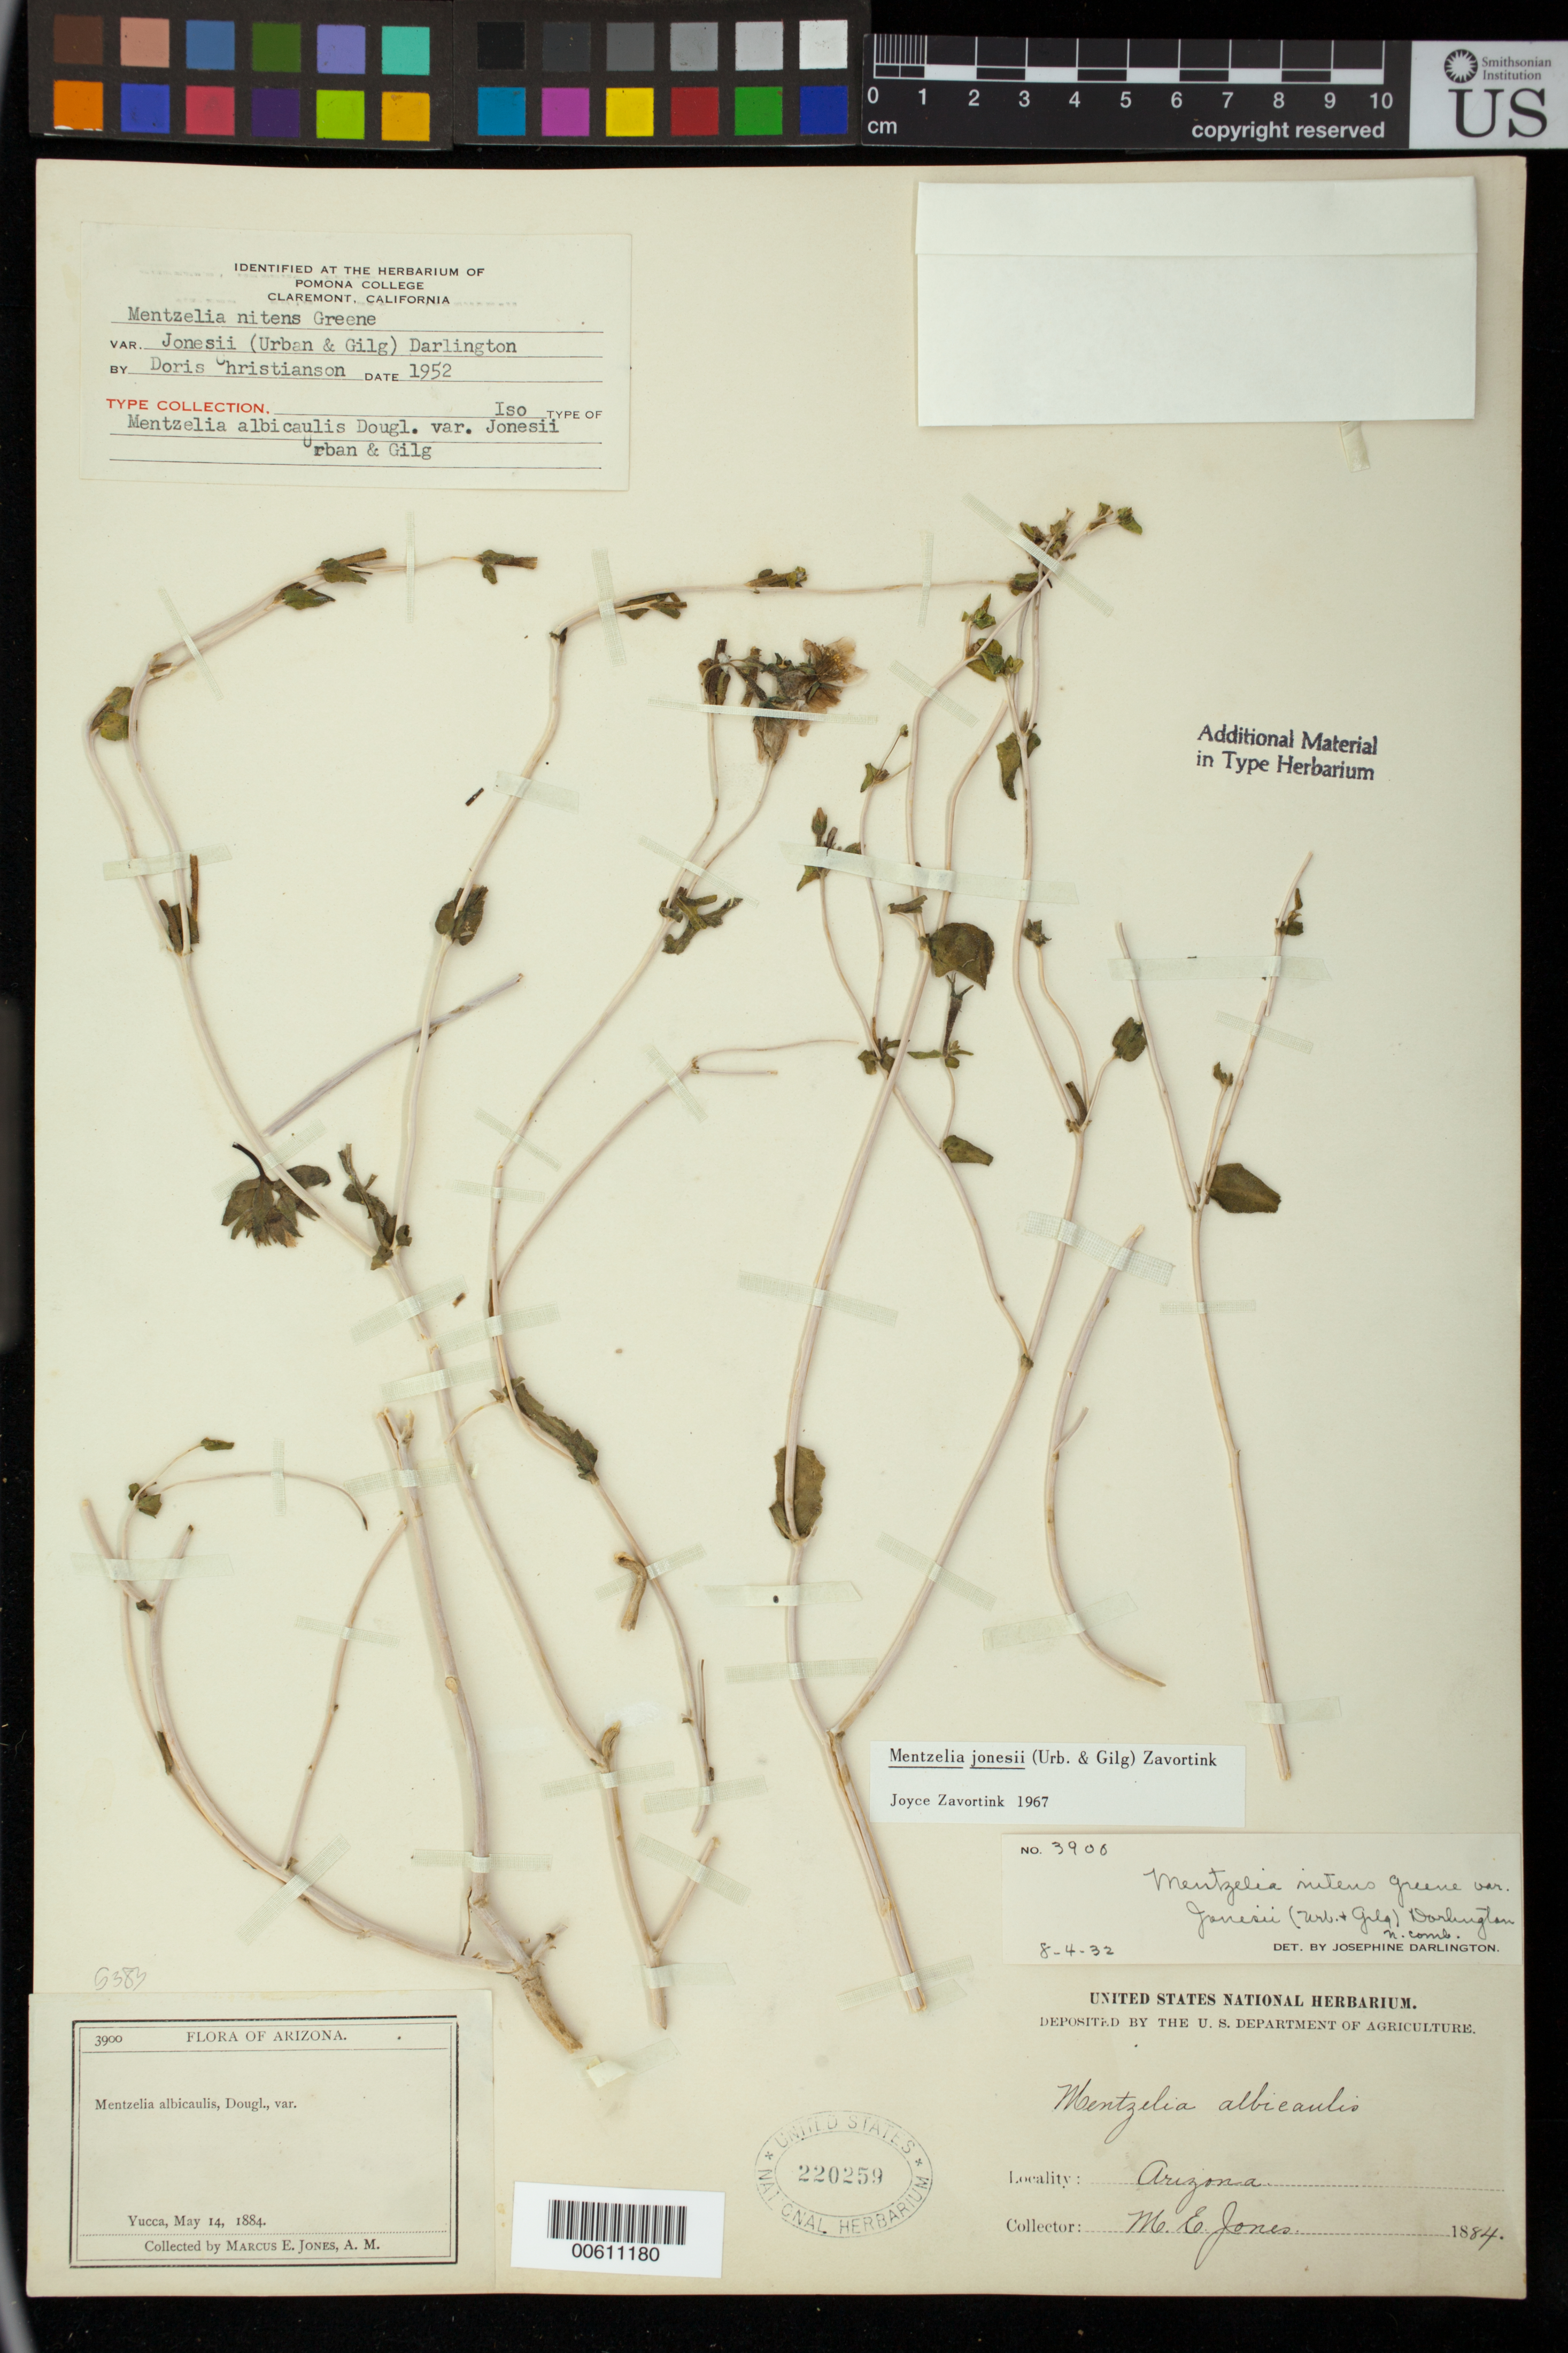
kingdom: Plantae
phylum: Tracheophyta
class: Magnoliopsida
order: Cornales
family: Loasaceae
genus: Mentzelia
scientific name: Mentzelia albicaulis var. jonesii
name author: Urb. & Gilg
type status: Isolectotype; Isosyntype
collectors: M. E. Jones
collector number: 3900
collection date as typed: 14 May 1884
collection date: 1884-05-14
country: United States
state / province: Arizona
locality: Yucca.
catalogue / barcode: US 220259